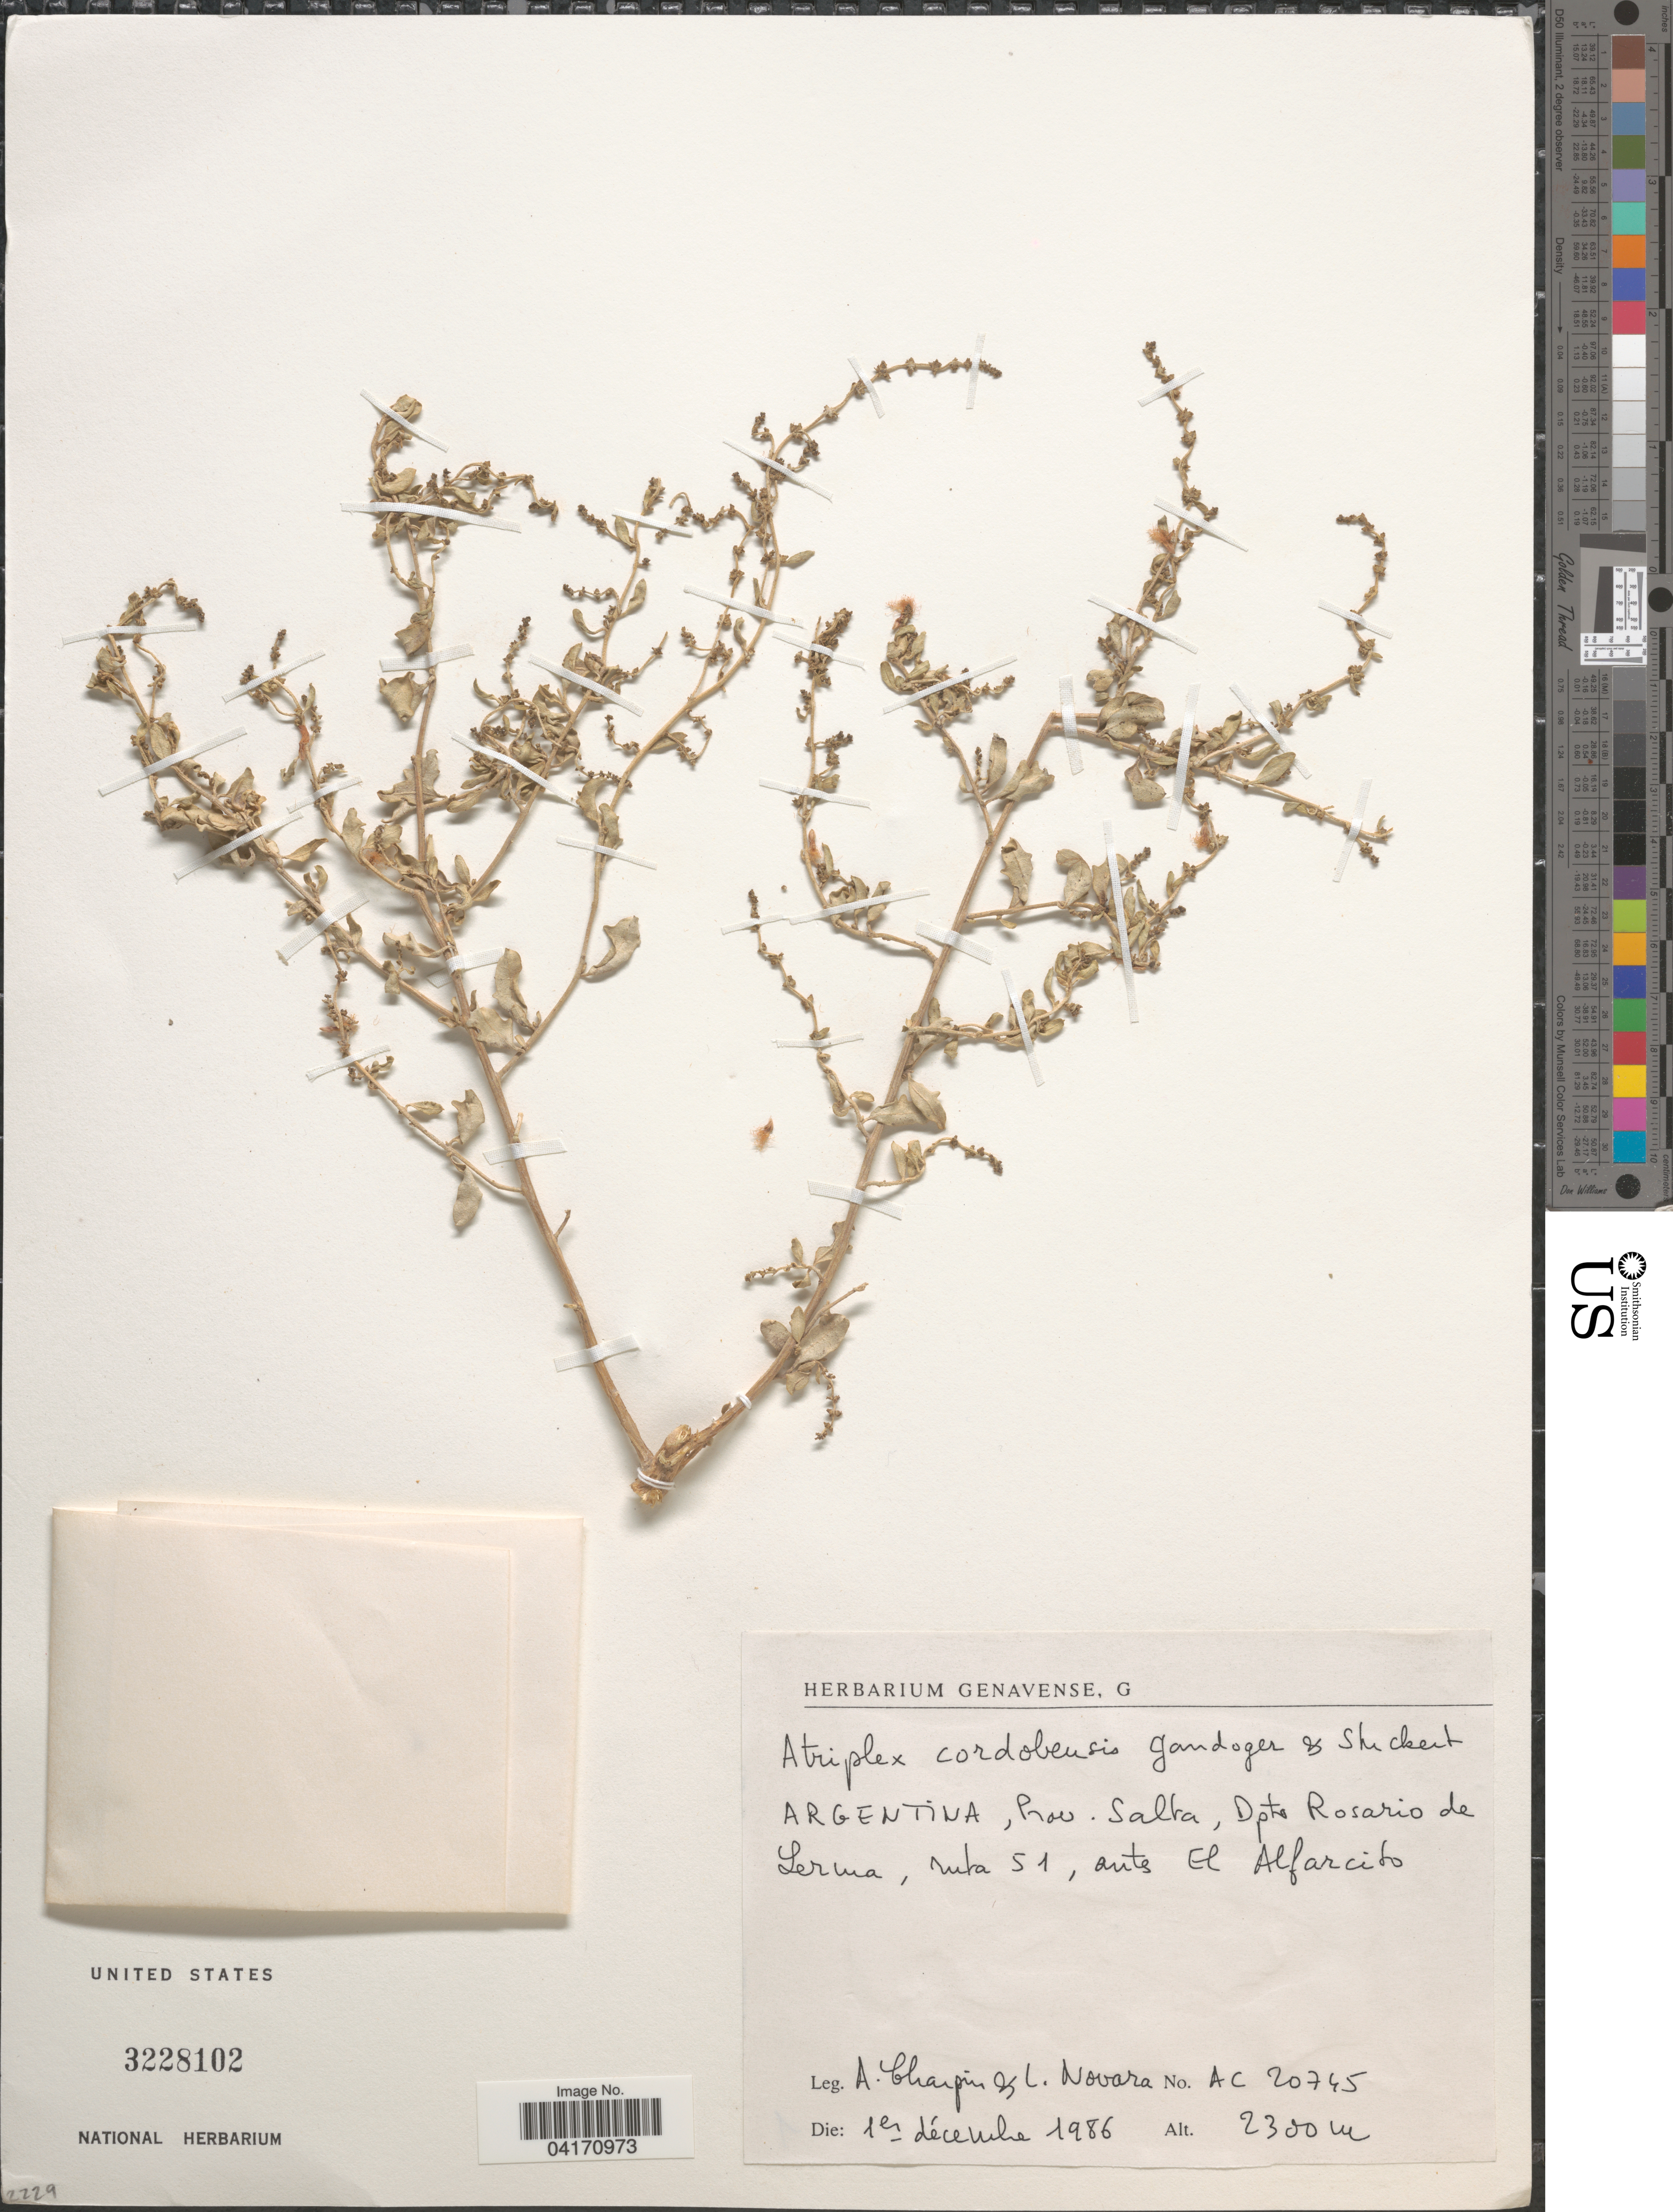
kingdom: Plantae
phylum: Tracheophyta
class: Magnoliopsida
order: Caryophyllales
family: Amaranthaceae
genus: Atriplex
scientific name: Atriplex cordobensis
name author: Gand. & Stuck.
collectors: A. Charpin & L. Novara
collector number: AC20745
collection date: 1986-12-01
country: Argentina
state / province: Salta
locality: Dpto Rosario de Lerma, ruta 51, antes El Alfarcito.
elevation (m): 2300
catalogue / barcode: US 3228102